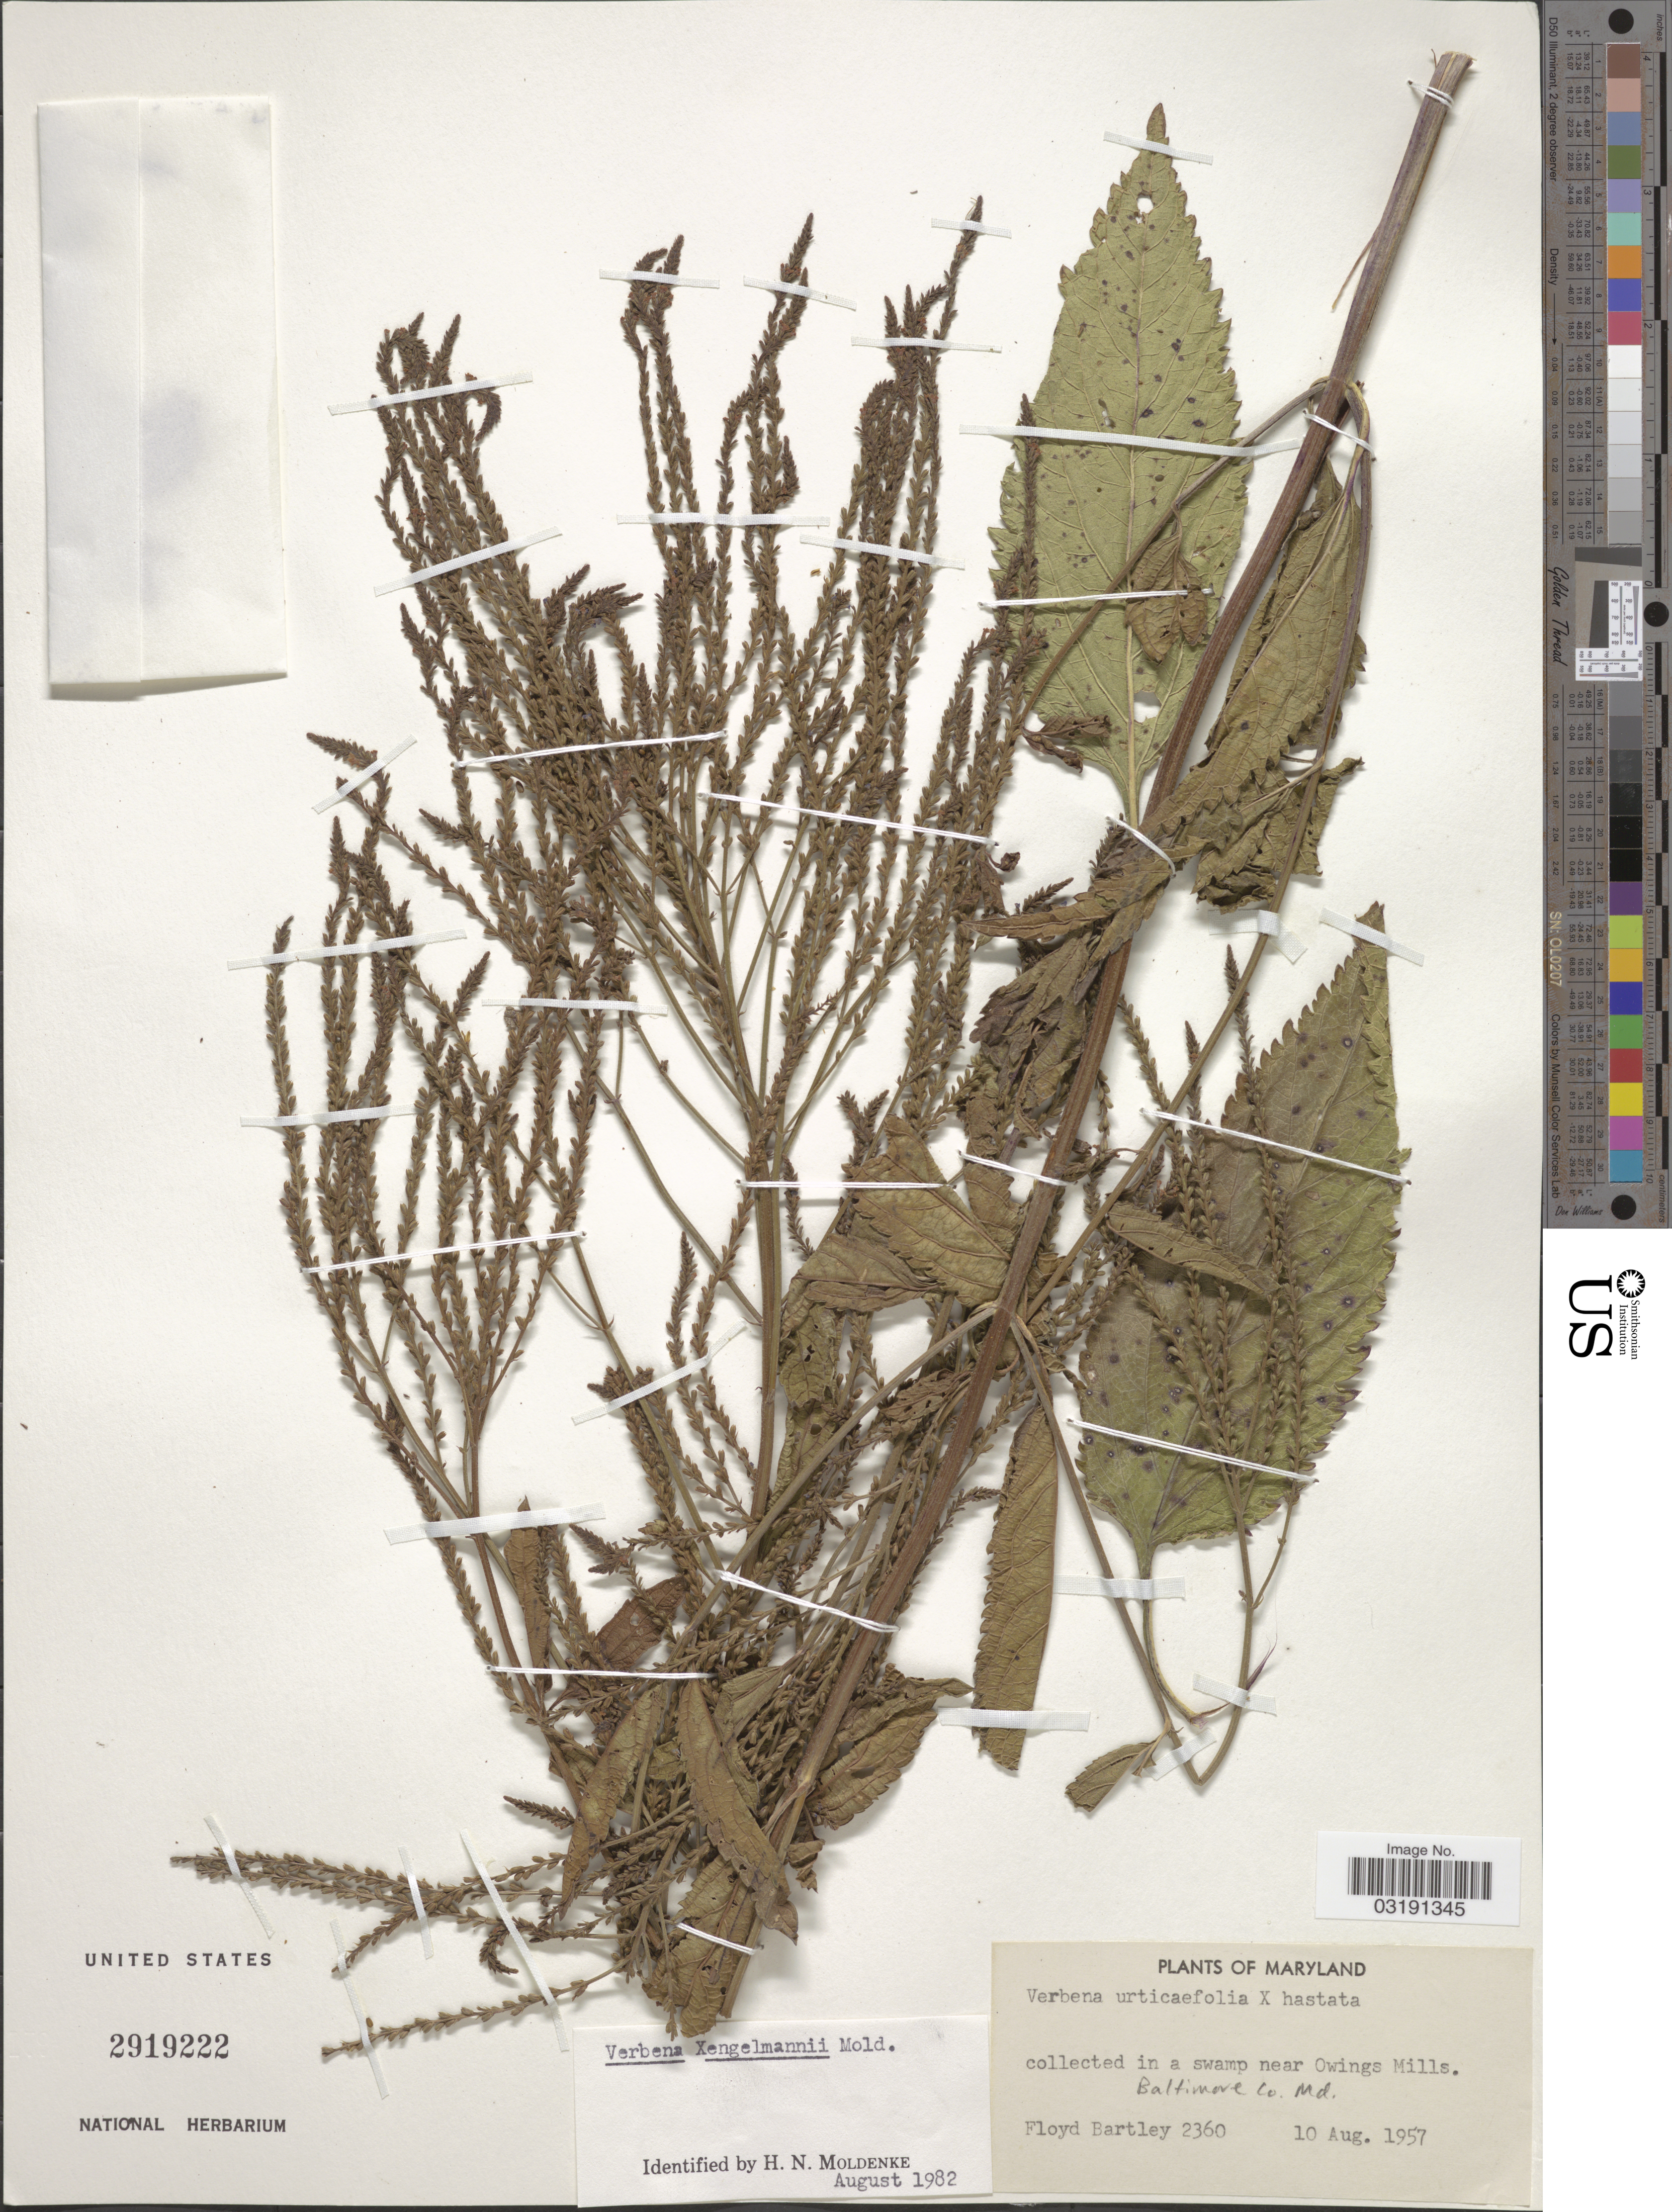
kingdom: Plantae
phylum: Tracheophyta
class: Magnoliopsida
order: Lamiales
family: Verbenaceae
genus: Verbena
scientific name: Verbena engelmannii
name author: Moldenke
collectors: F. Bartley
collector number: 2360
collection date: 1957-08-10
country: United States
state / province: Maryland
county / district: Baltimore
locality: Near Owings Mills. Baltimore Co. Md.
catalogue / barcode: US 2919222